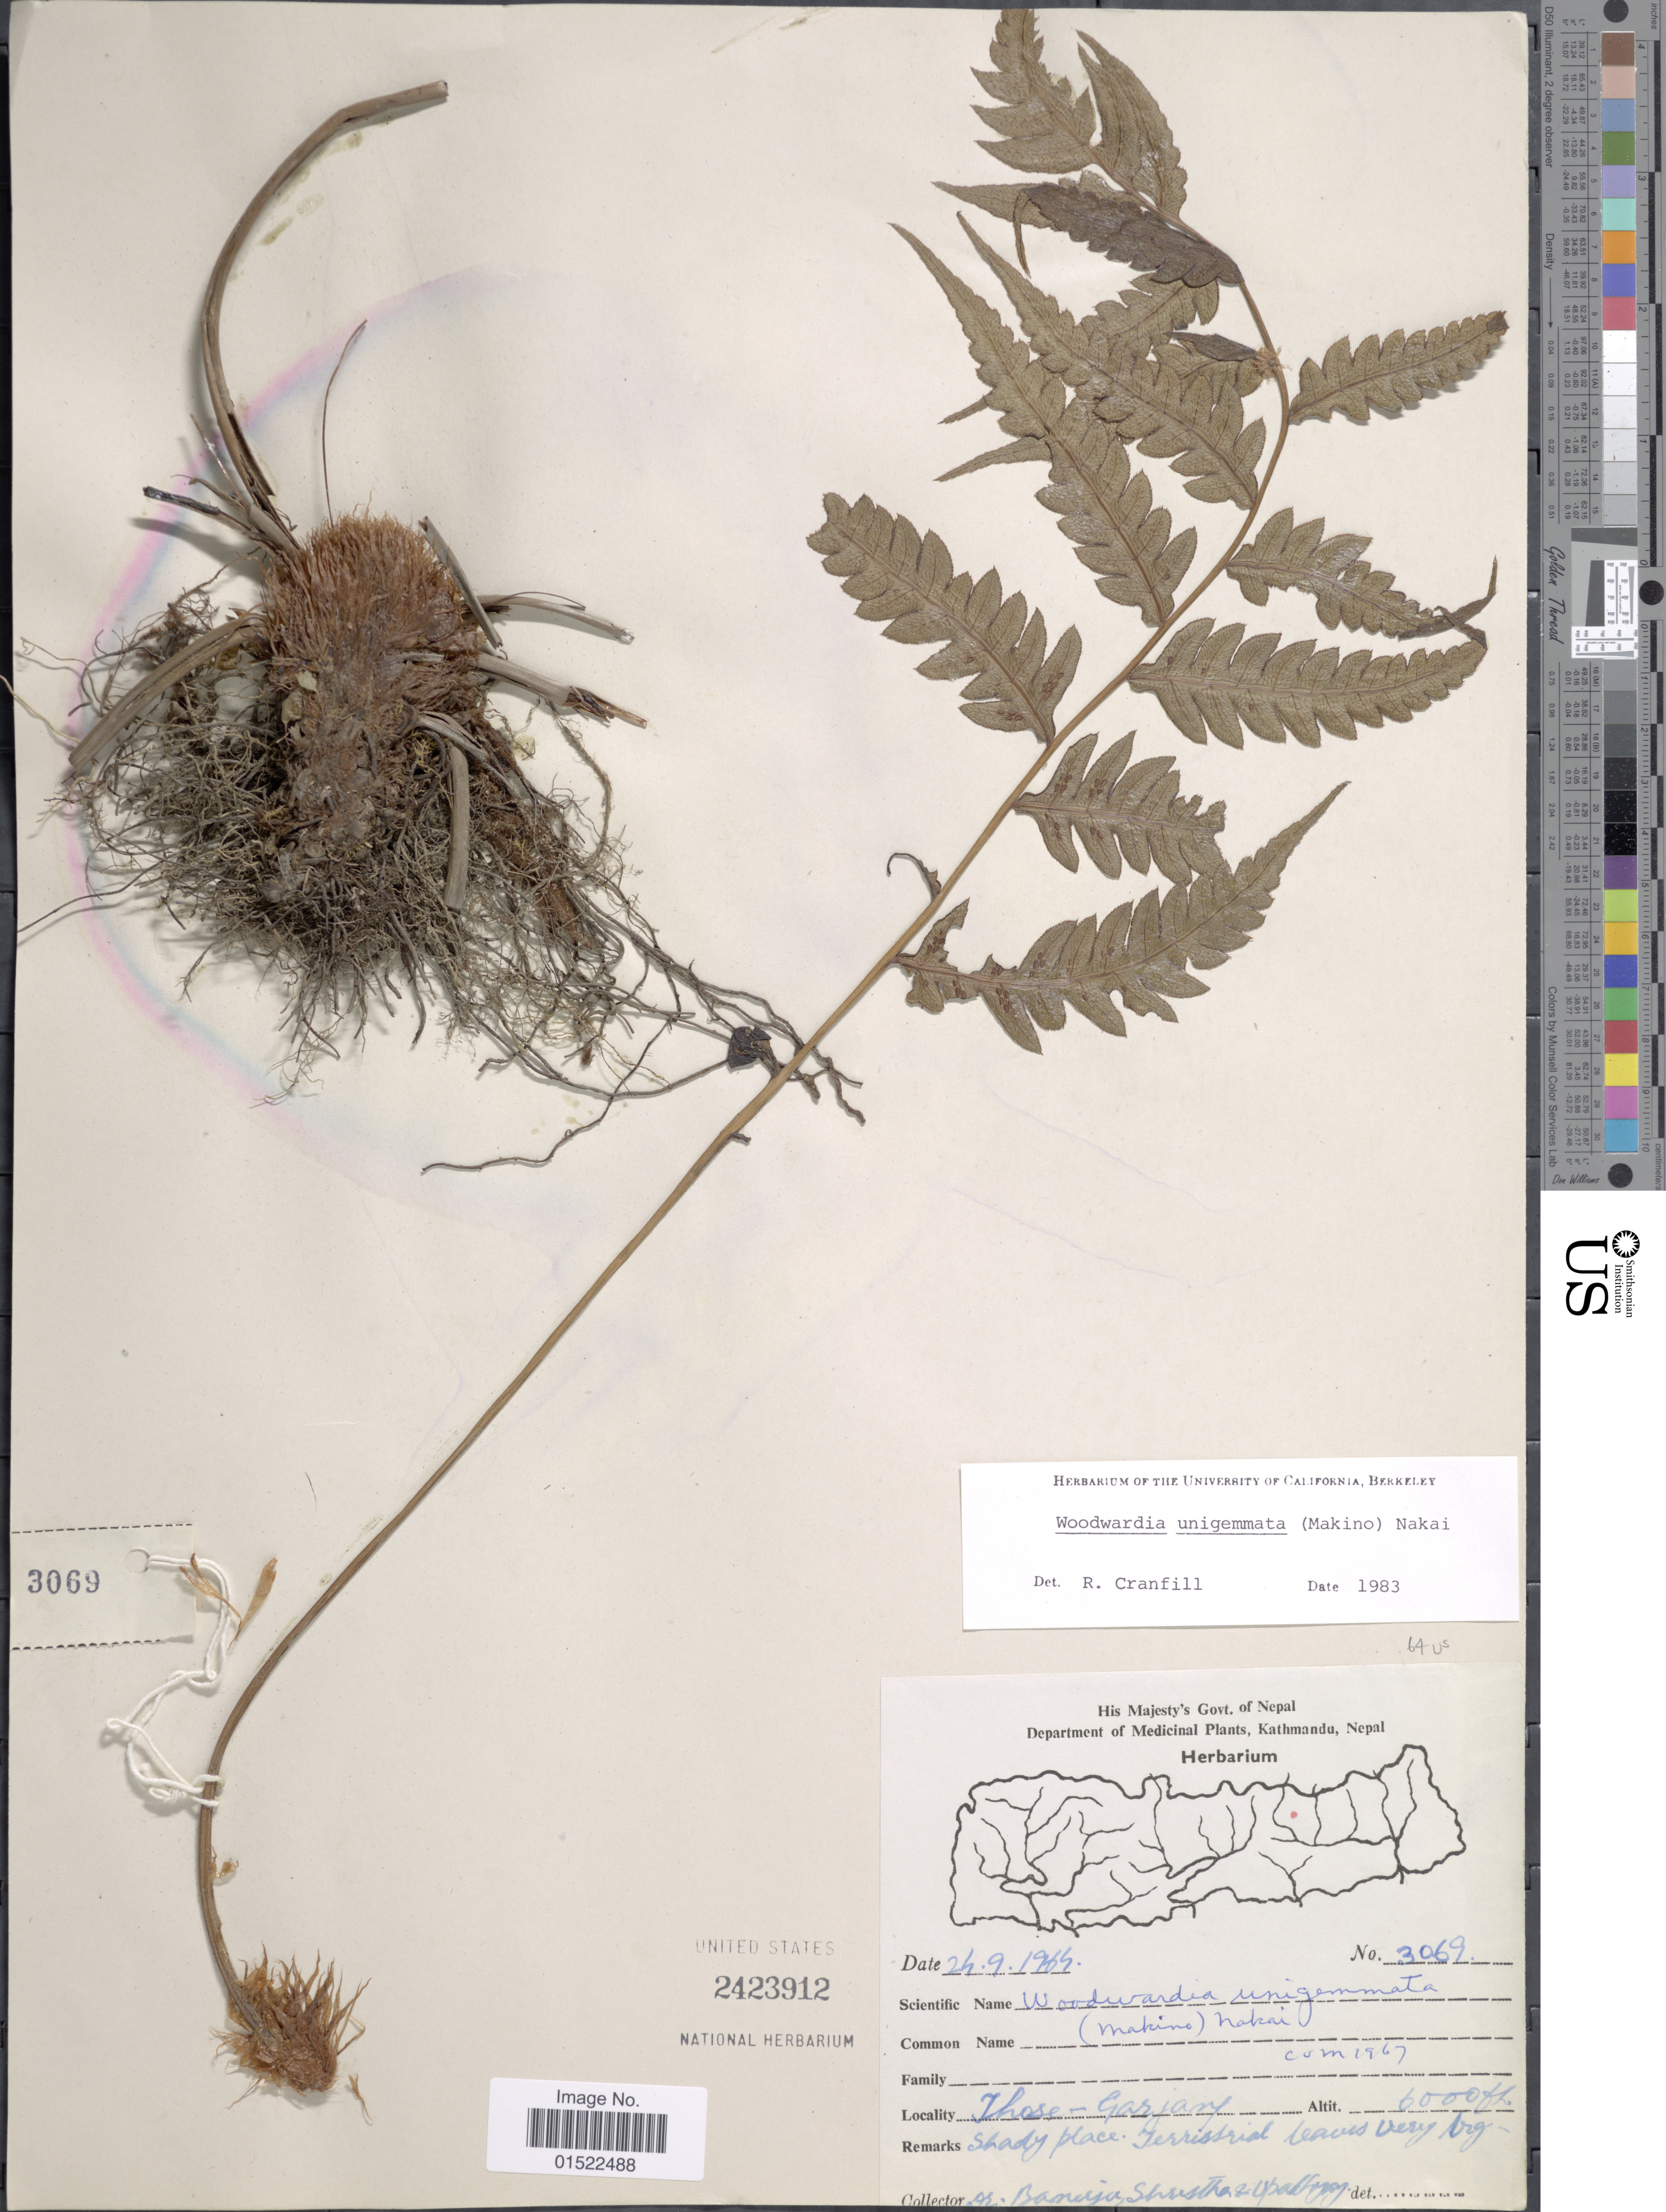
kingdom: Plantae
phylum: Tracheophyta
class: Polypodiopsida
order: Polypodiales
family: Blechnaceae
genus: Woodwardia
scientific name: Woodwardia unigemmata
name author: (Makino) Nakai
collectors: -. Banerjee, -. Shrestha & Upadhyay, --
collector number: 3069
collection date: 1964-09-24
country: Nepal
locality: Those-Garjang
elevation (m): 1829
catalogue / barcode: US 2423912